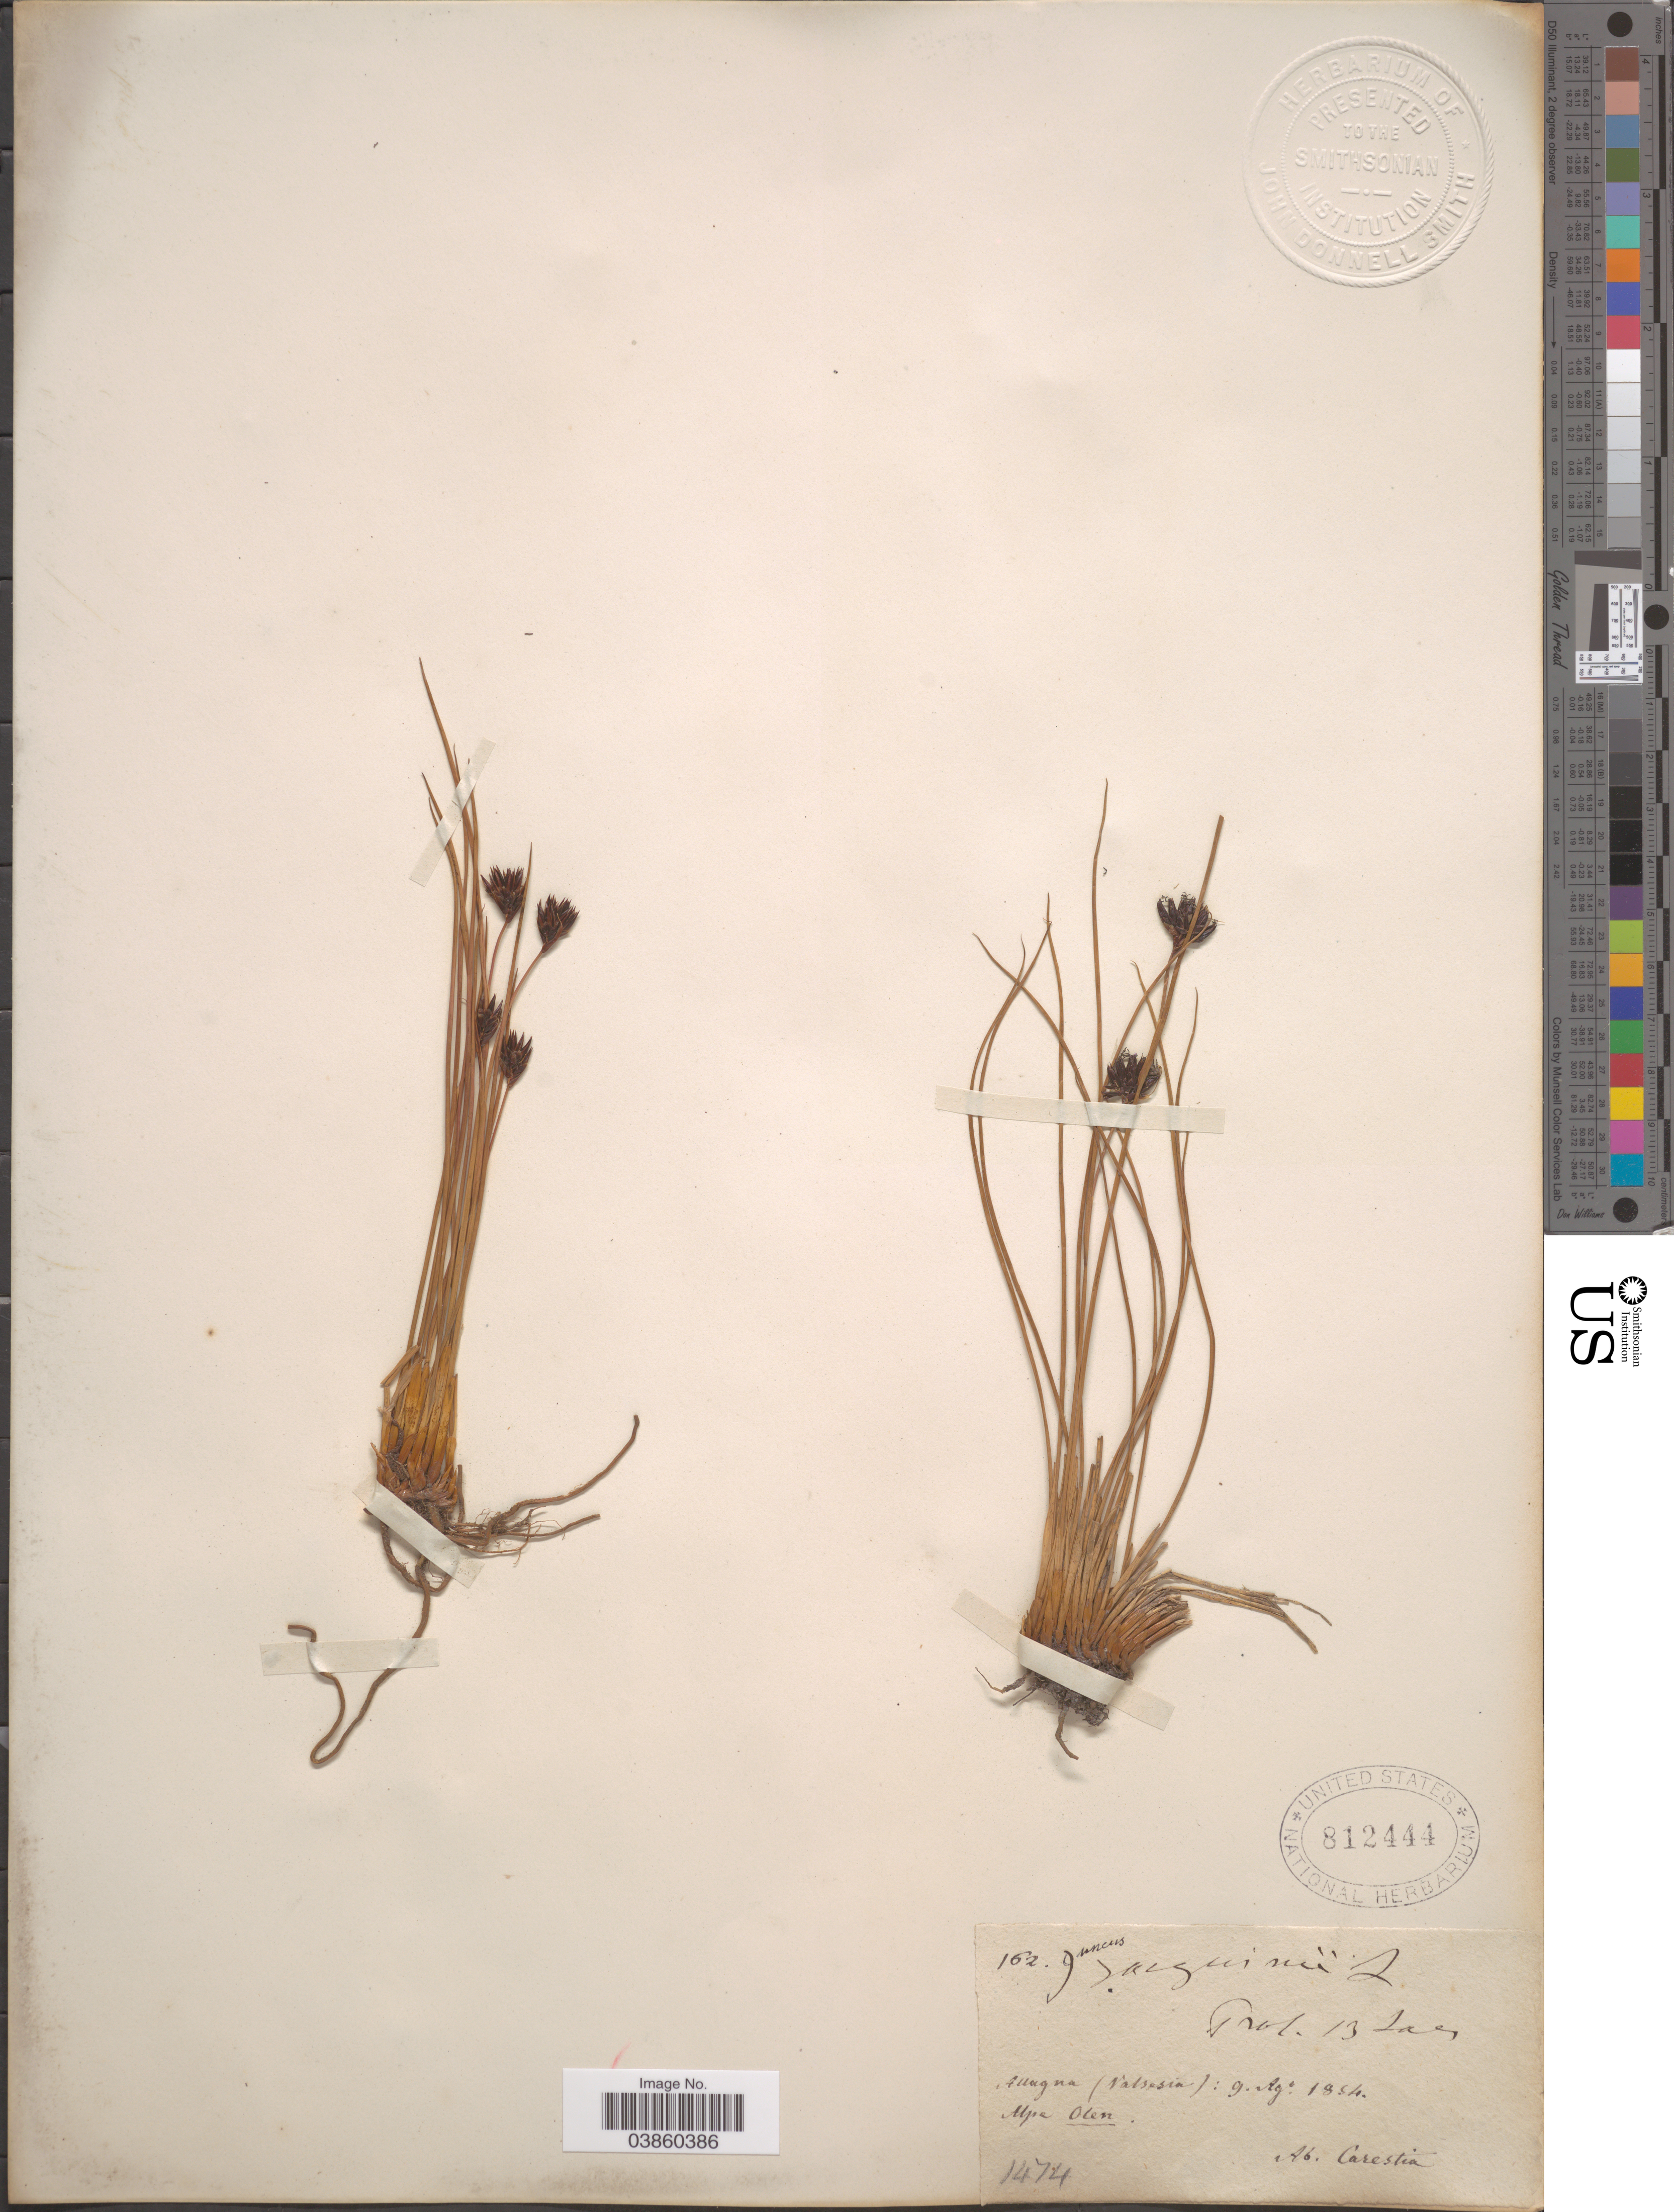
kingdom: Plantae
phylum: Tracheophyta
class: Liliopsida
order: Poales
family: Juncaceae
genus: Juncus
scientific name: Juncus jacquinii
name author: L.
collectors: A. Carestia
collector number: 162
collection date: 1854-08-09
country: Italy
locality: Allagna (Valsesia). Alpe Olen.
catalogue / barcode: US 812444